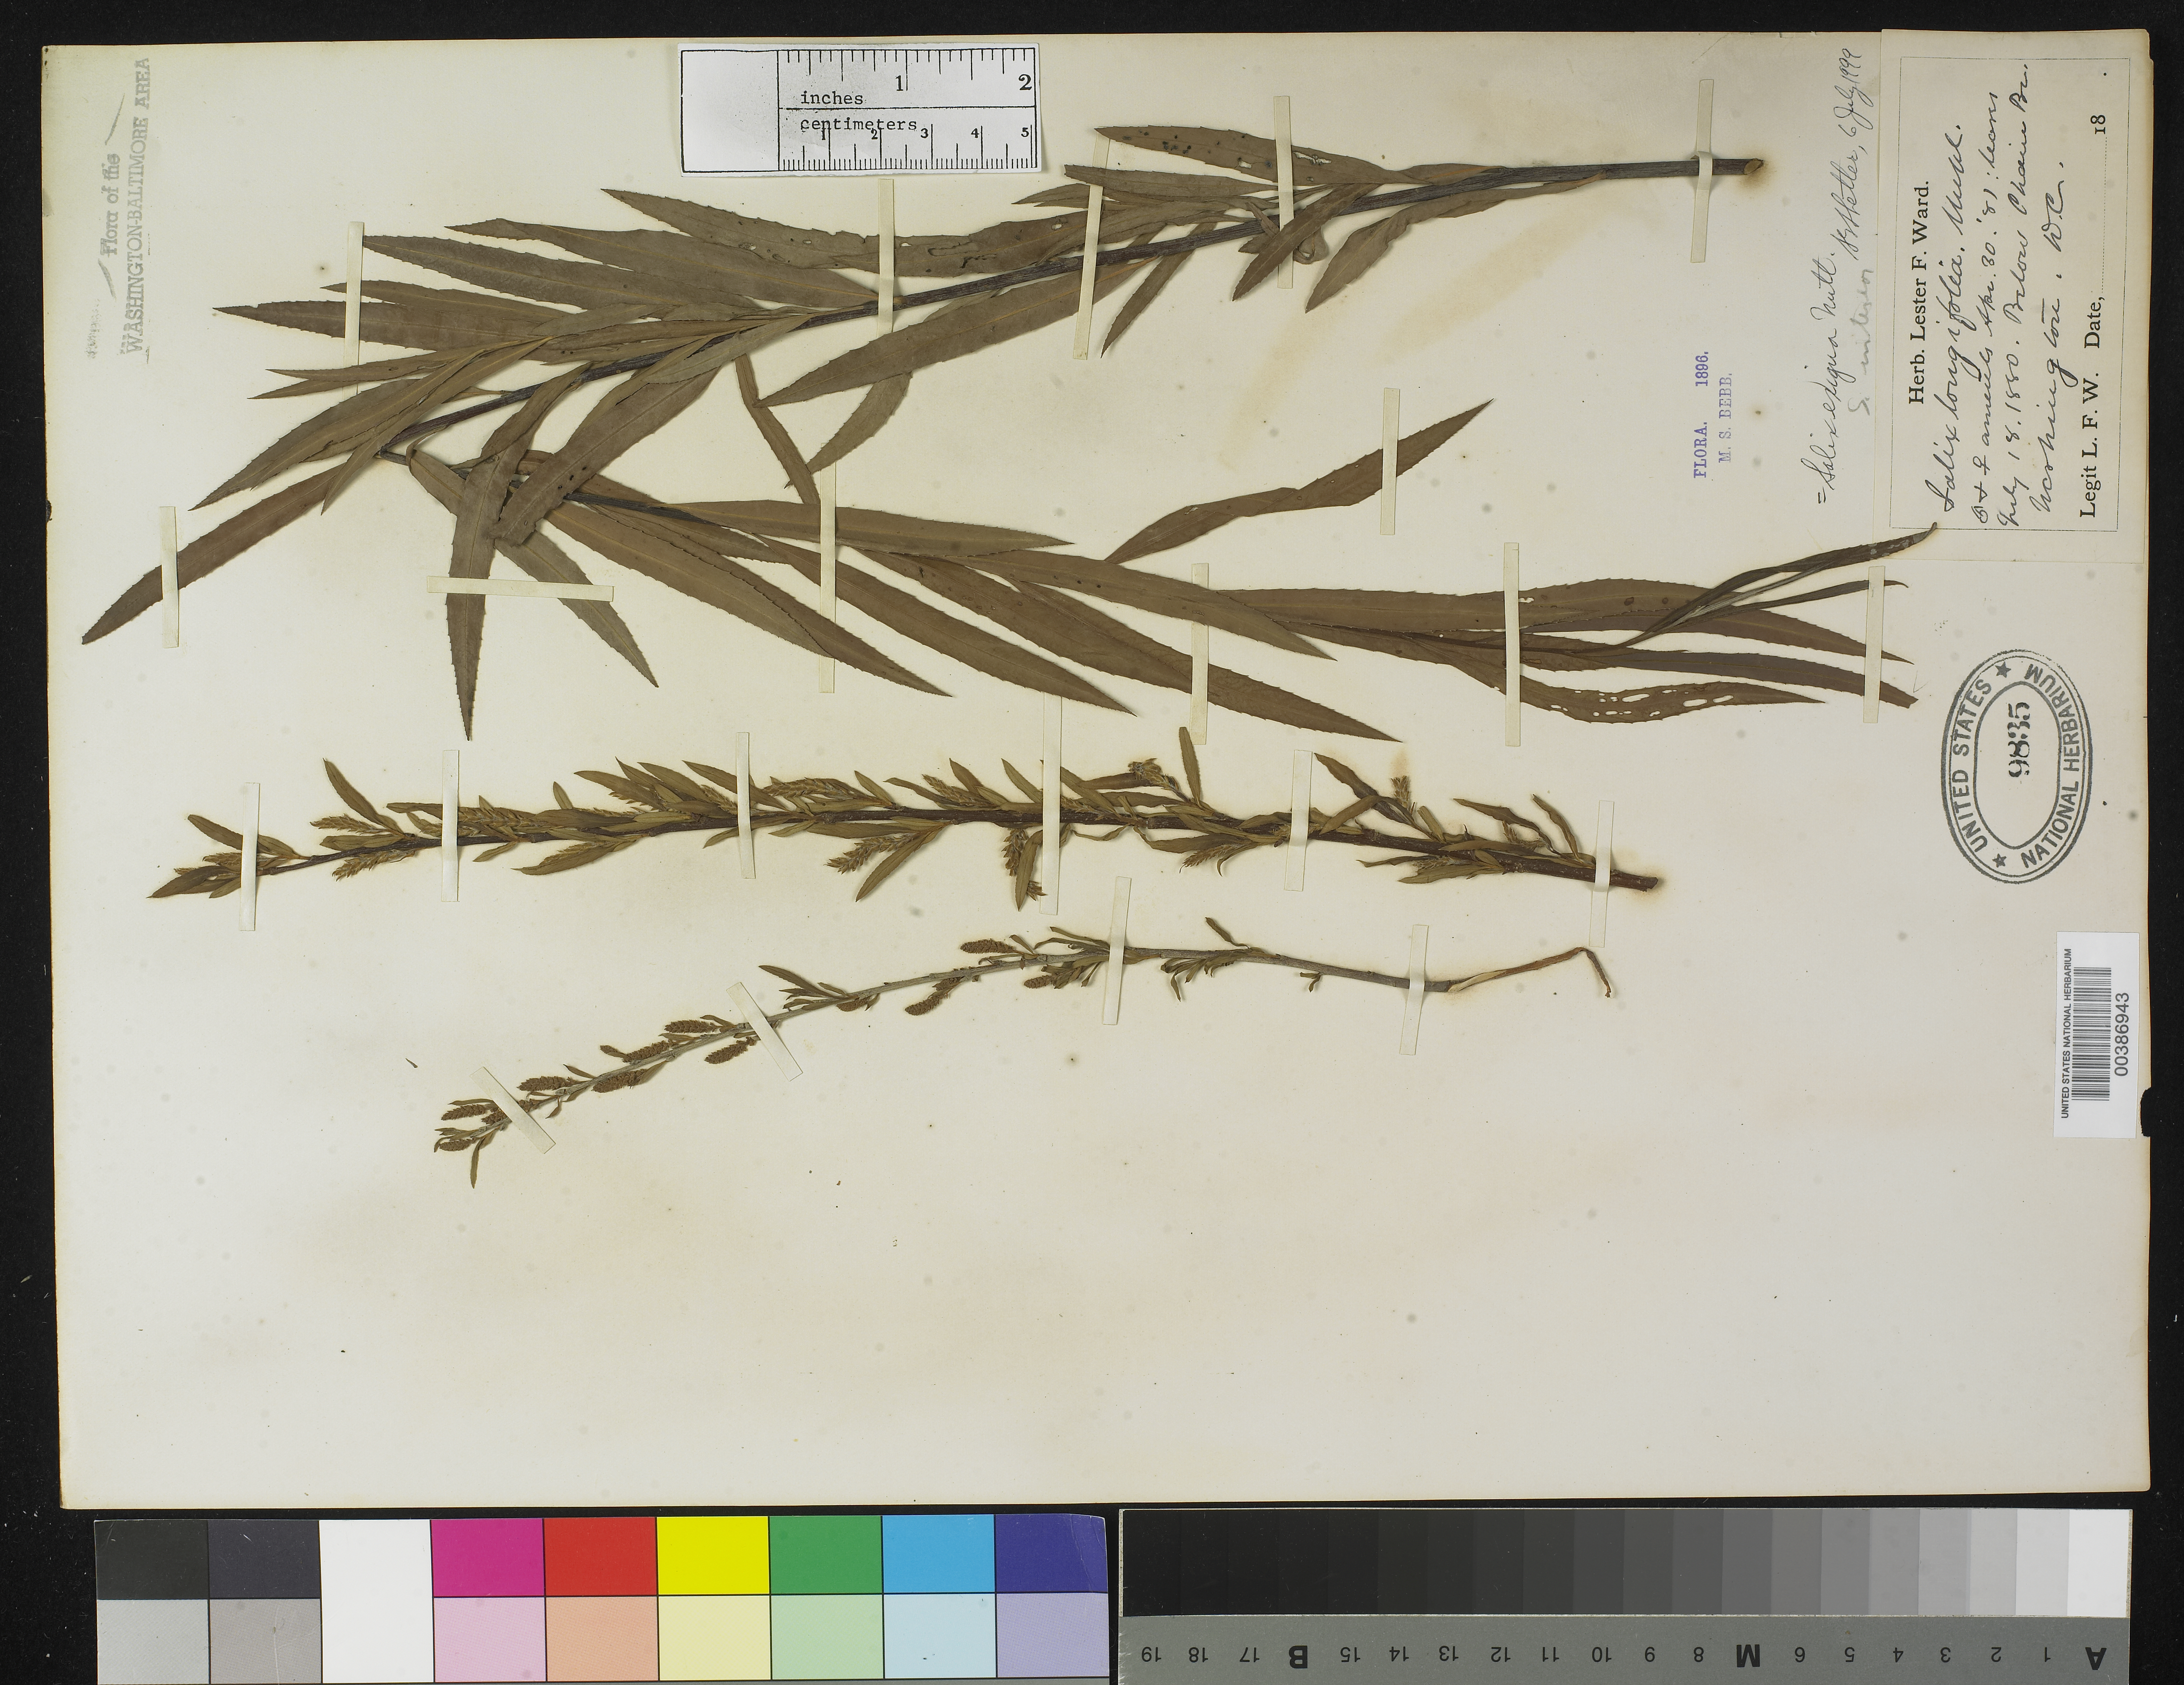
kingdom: Plantae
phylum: Tracheophyta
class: Magnoliopsida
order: Malpighiales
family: Salicaceae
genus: Salix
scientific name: Salix exigua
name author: Nutt.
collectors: L. F. Ward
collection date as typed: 30 Apr 1881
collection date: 1881-04-30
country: United States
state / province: District of Columbia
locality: Below Chain Bridge C. and O. Canal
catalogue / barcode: US 9835